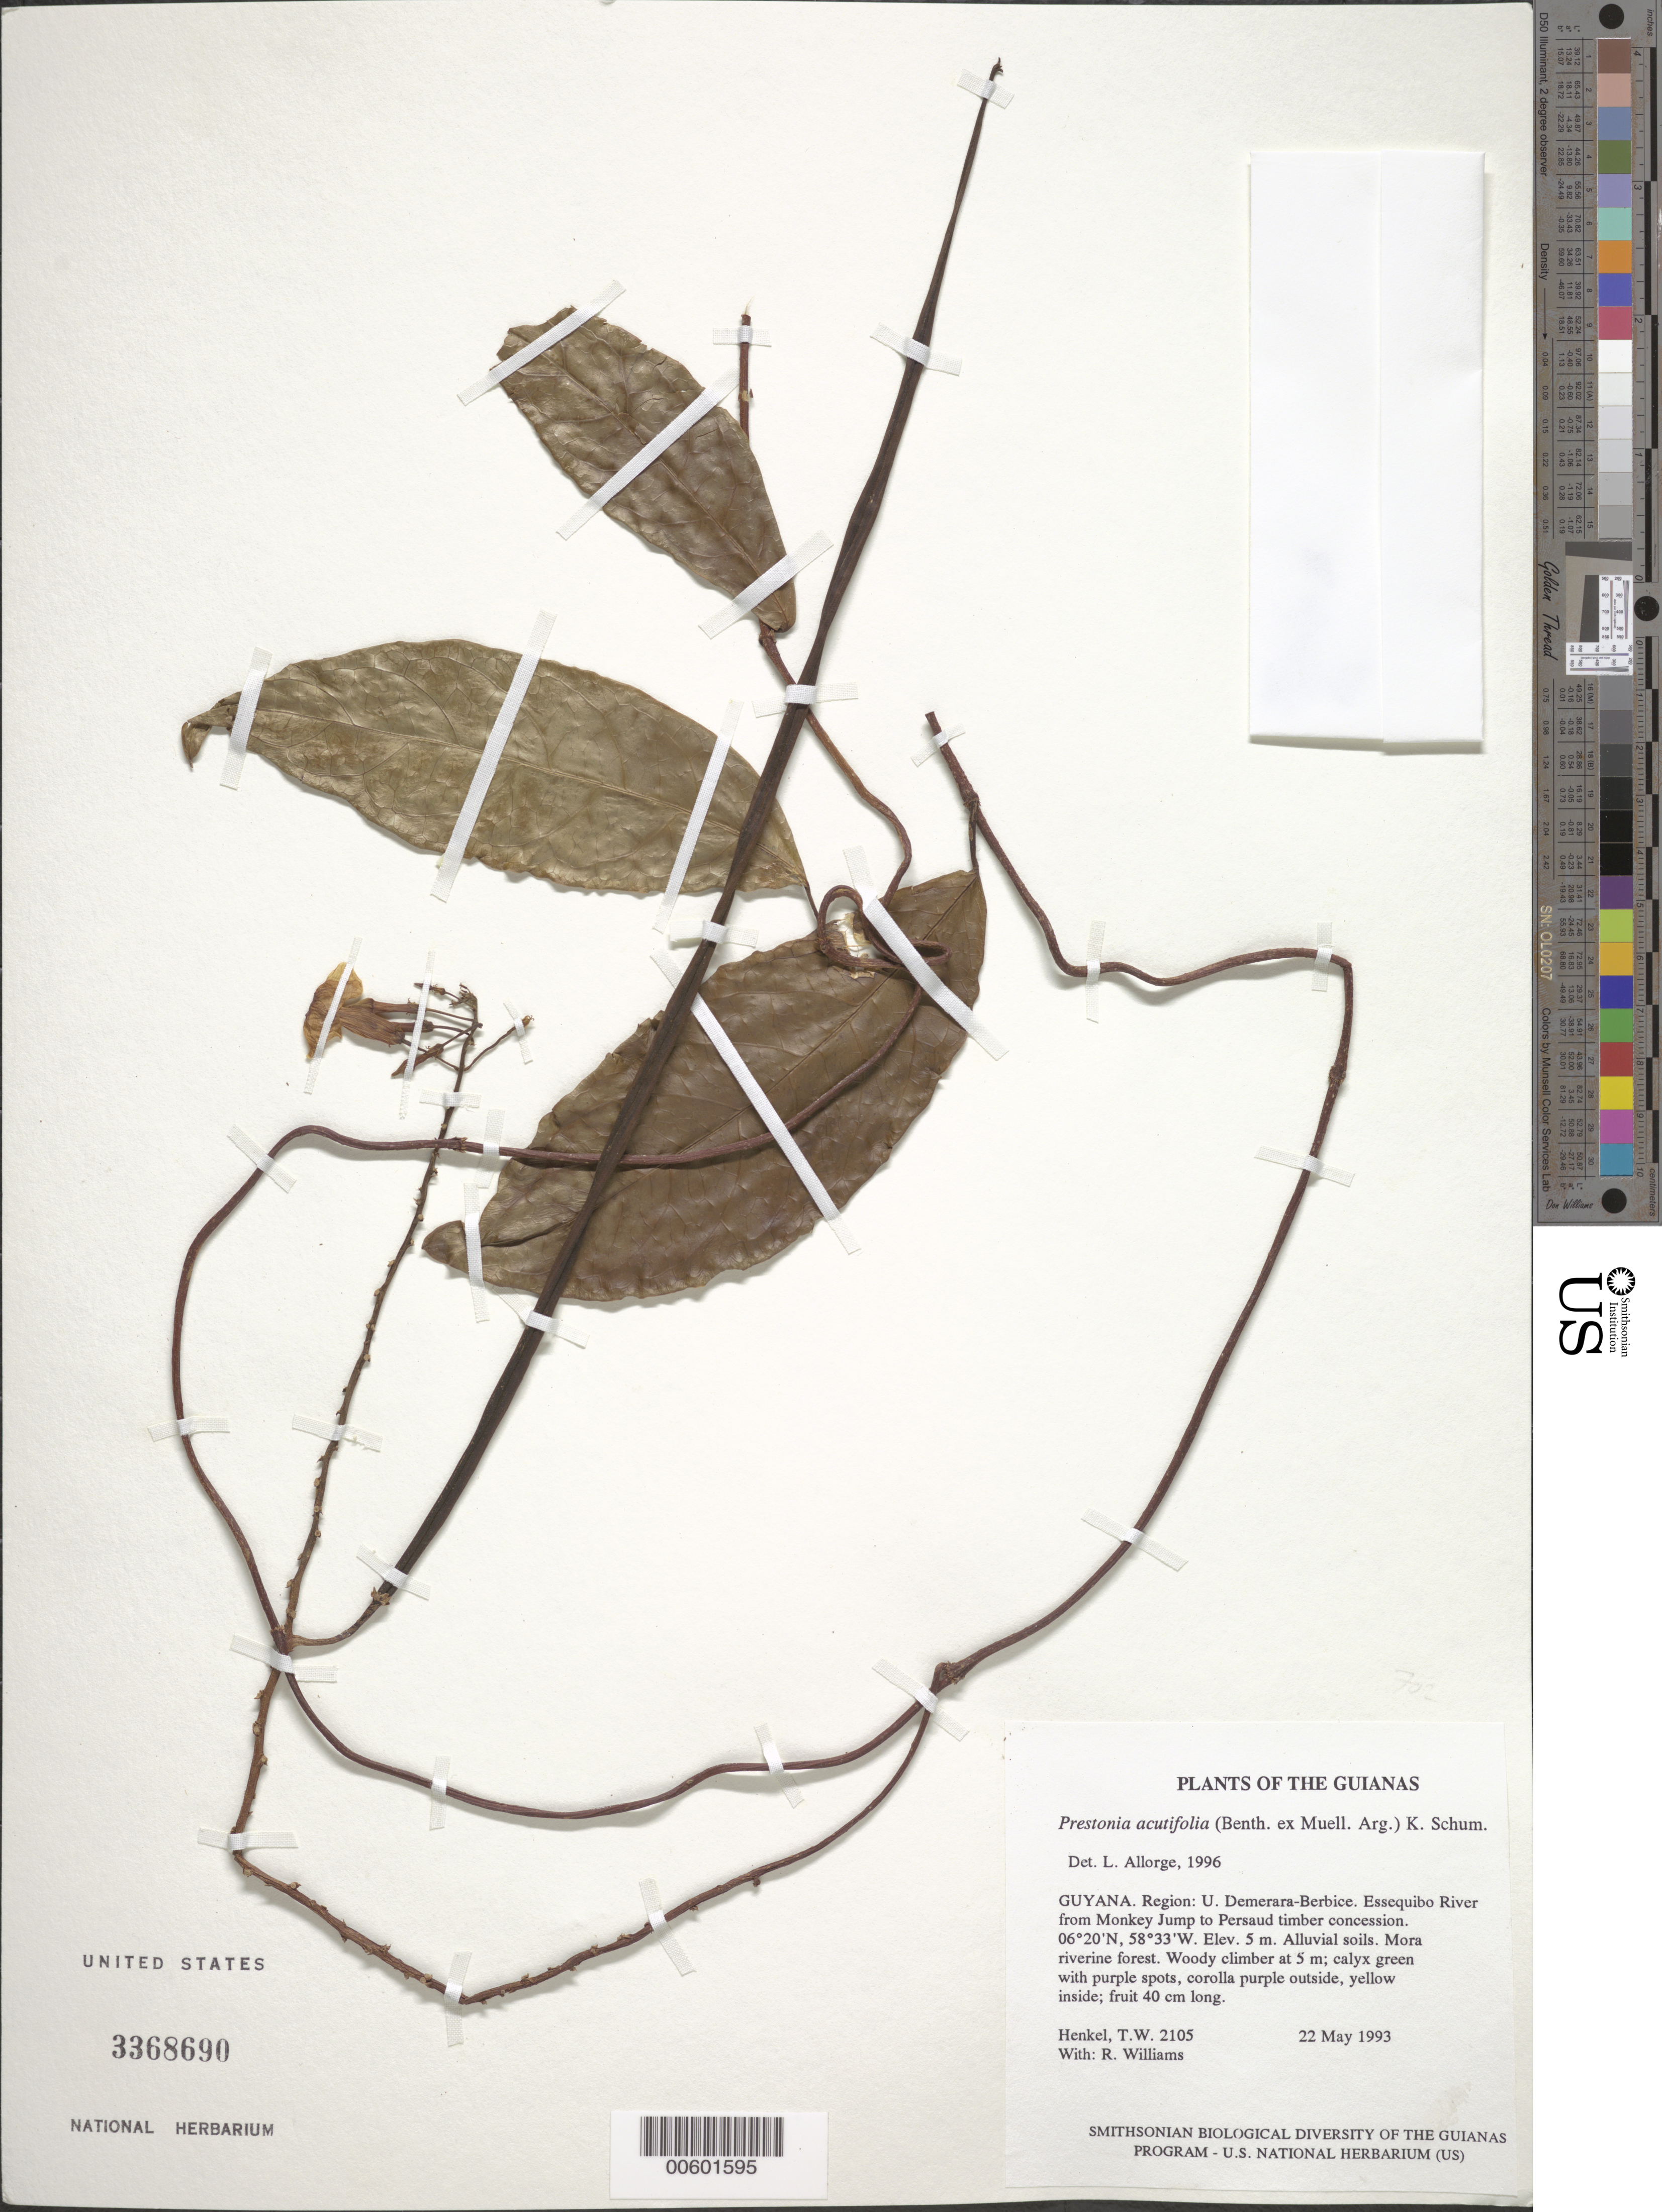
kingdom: Plantae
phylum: Tracheophyta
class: Magnoliopsida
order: Gentianales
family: Apocynaceae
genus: Prestonia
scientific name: Prestonia acutifolia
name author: (Benth. & Müll. Arg.) K. Schum.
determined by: Allorge, L.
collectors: T. Henkel & R. Williams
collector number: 2105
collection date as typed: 22 May 1993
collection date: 1993-05-22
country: Guyana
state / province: U. Demerara-Berbice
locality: Essequibo River from Monkey Jump to Persaud timber concession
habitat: Alluvial soils. Mora riverine forest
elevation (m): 5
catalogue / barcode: US 3368690